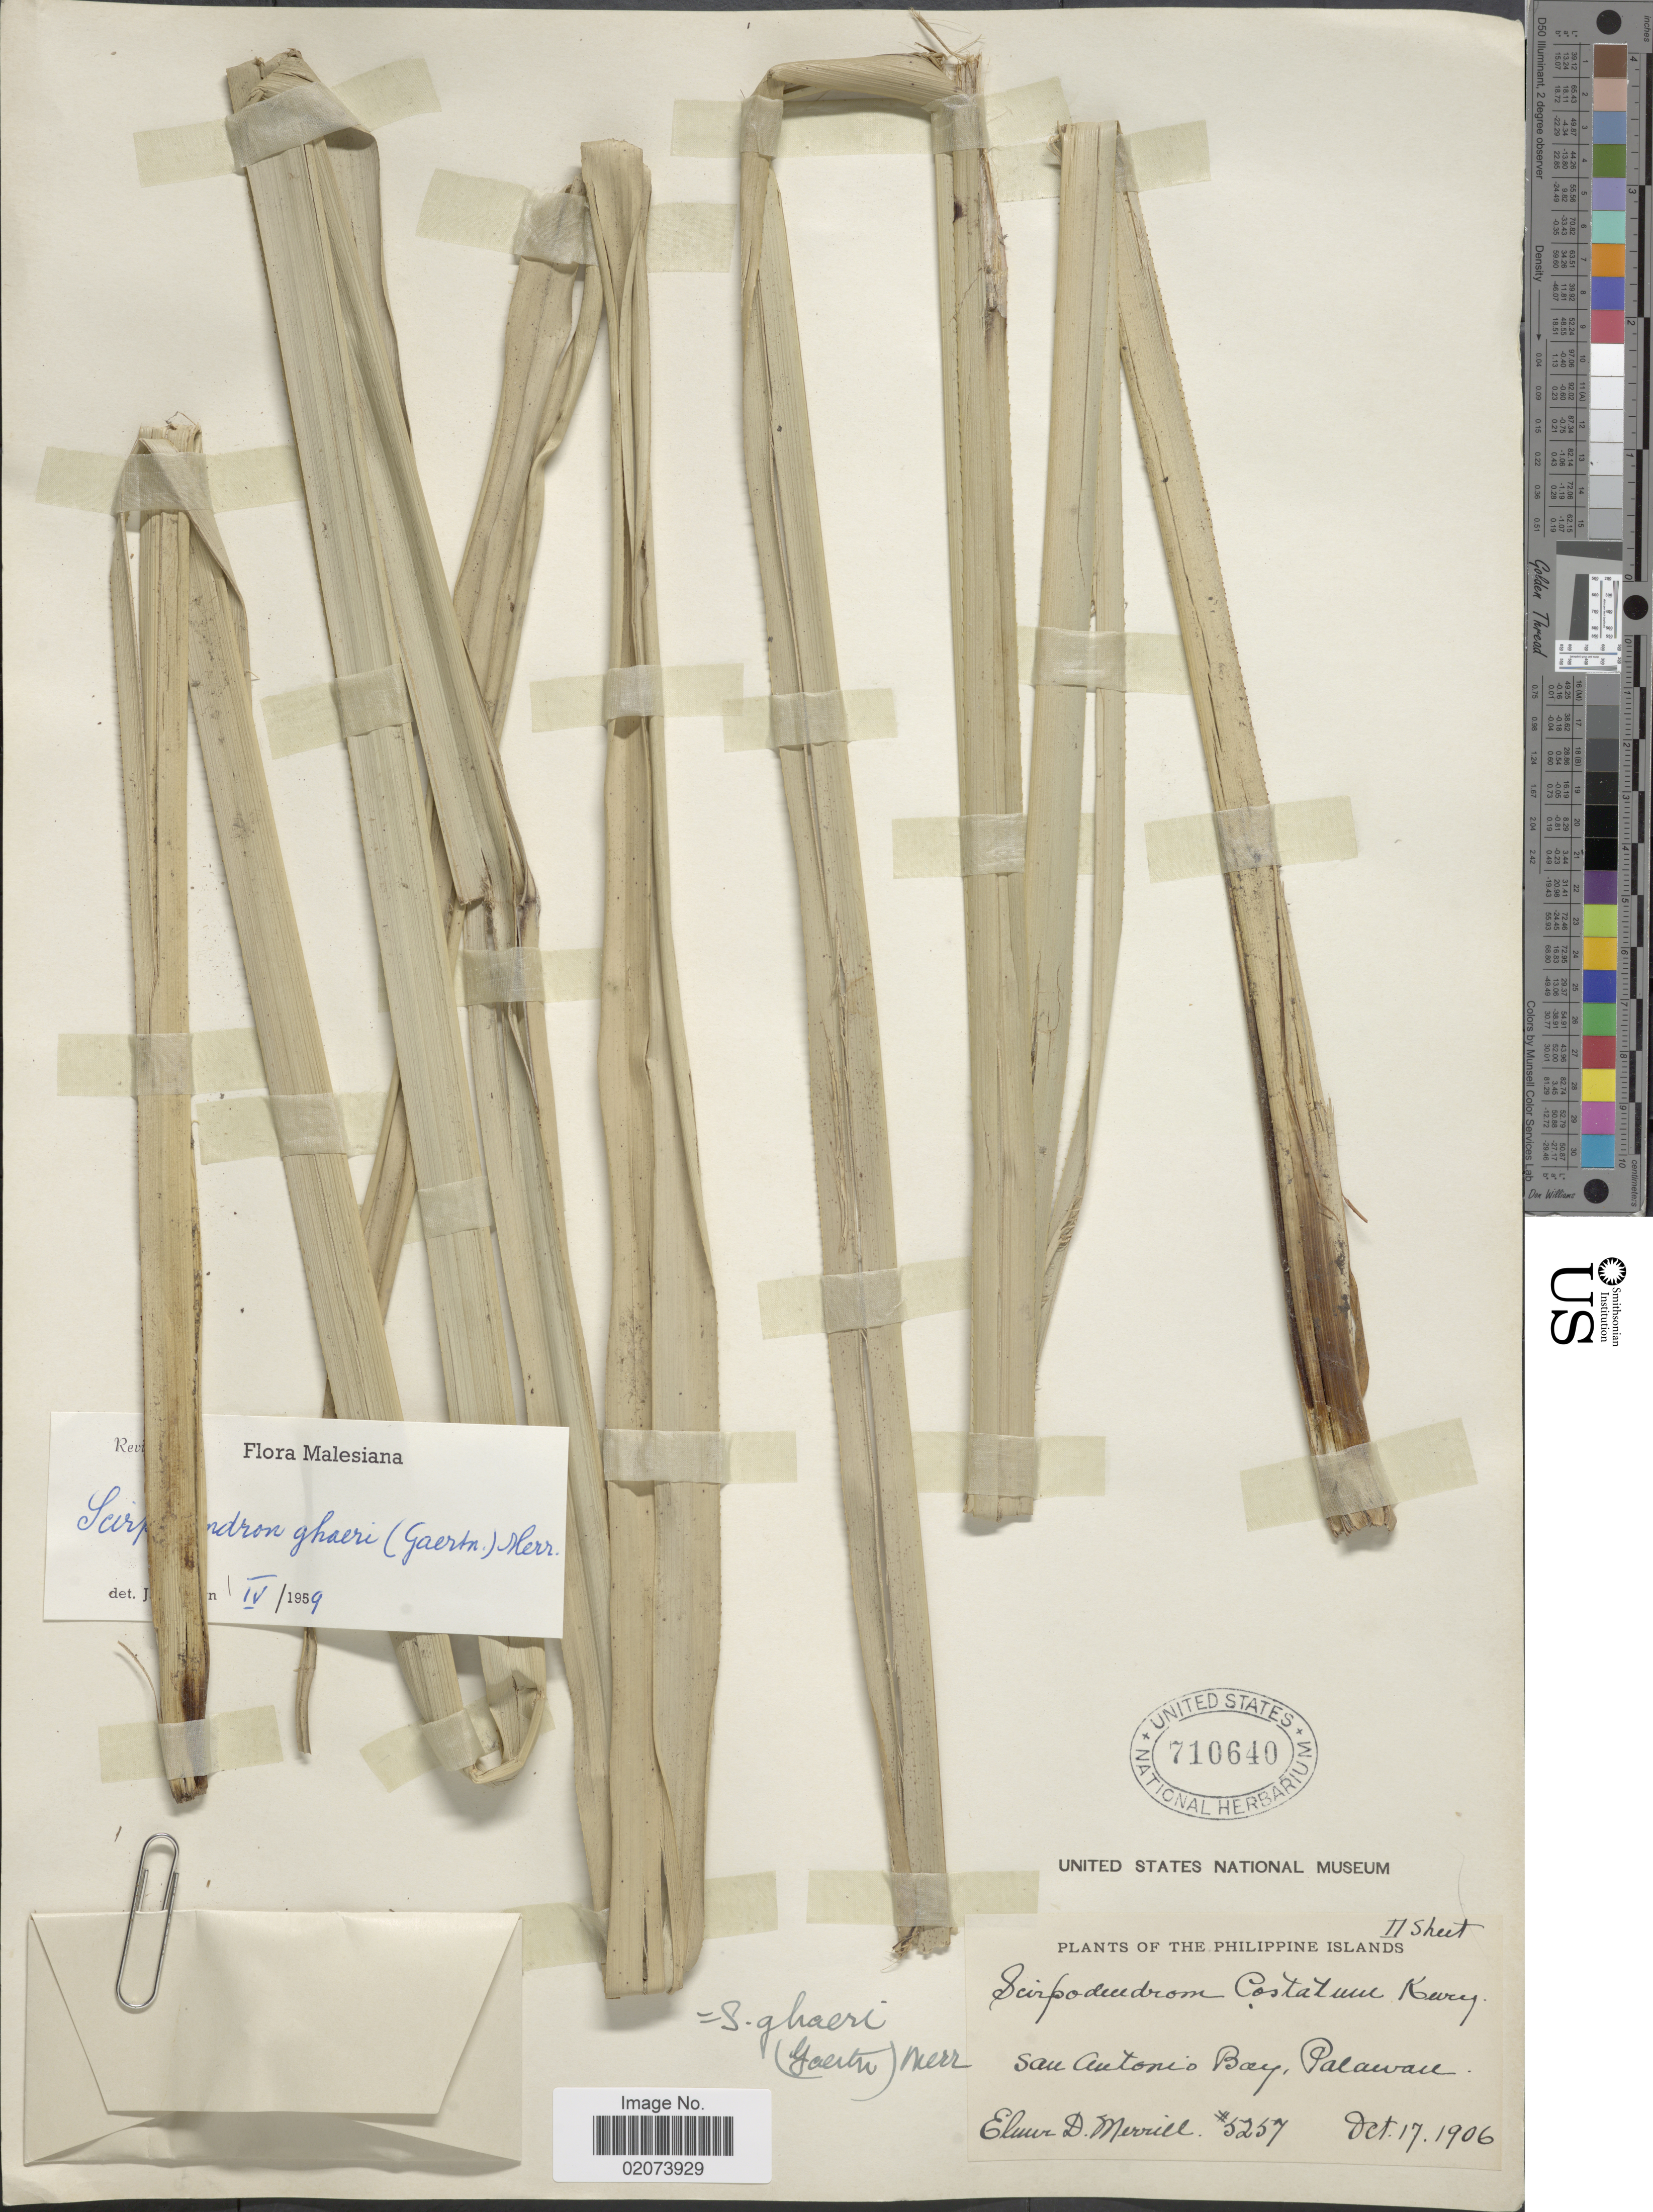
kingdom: Plantae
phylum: Tracheophyta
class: Liliopsida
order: Poales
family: Cyperaceae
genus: Scirpodendron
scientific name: Scirpodendron ghaeri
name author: (Gaertn.) Merr.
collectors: E. D. Merrill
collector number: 5257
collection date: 1906-10-17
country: Philippines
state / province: Mimaropa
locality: The Philippine Islands, San Antonio Bay, Palawan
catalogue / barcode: US 710640